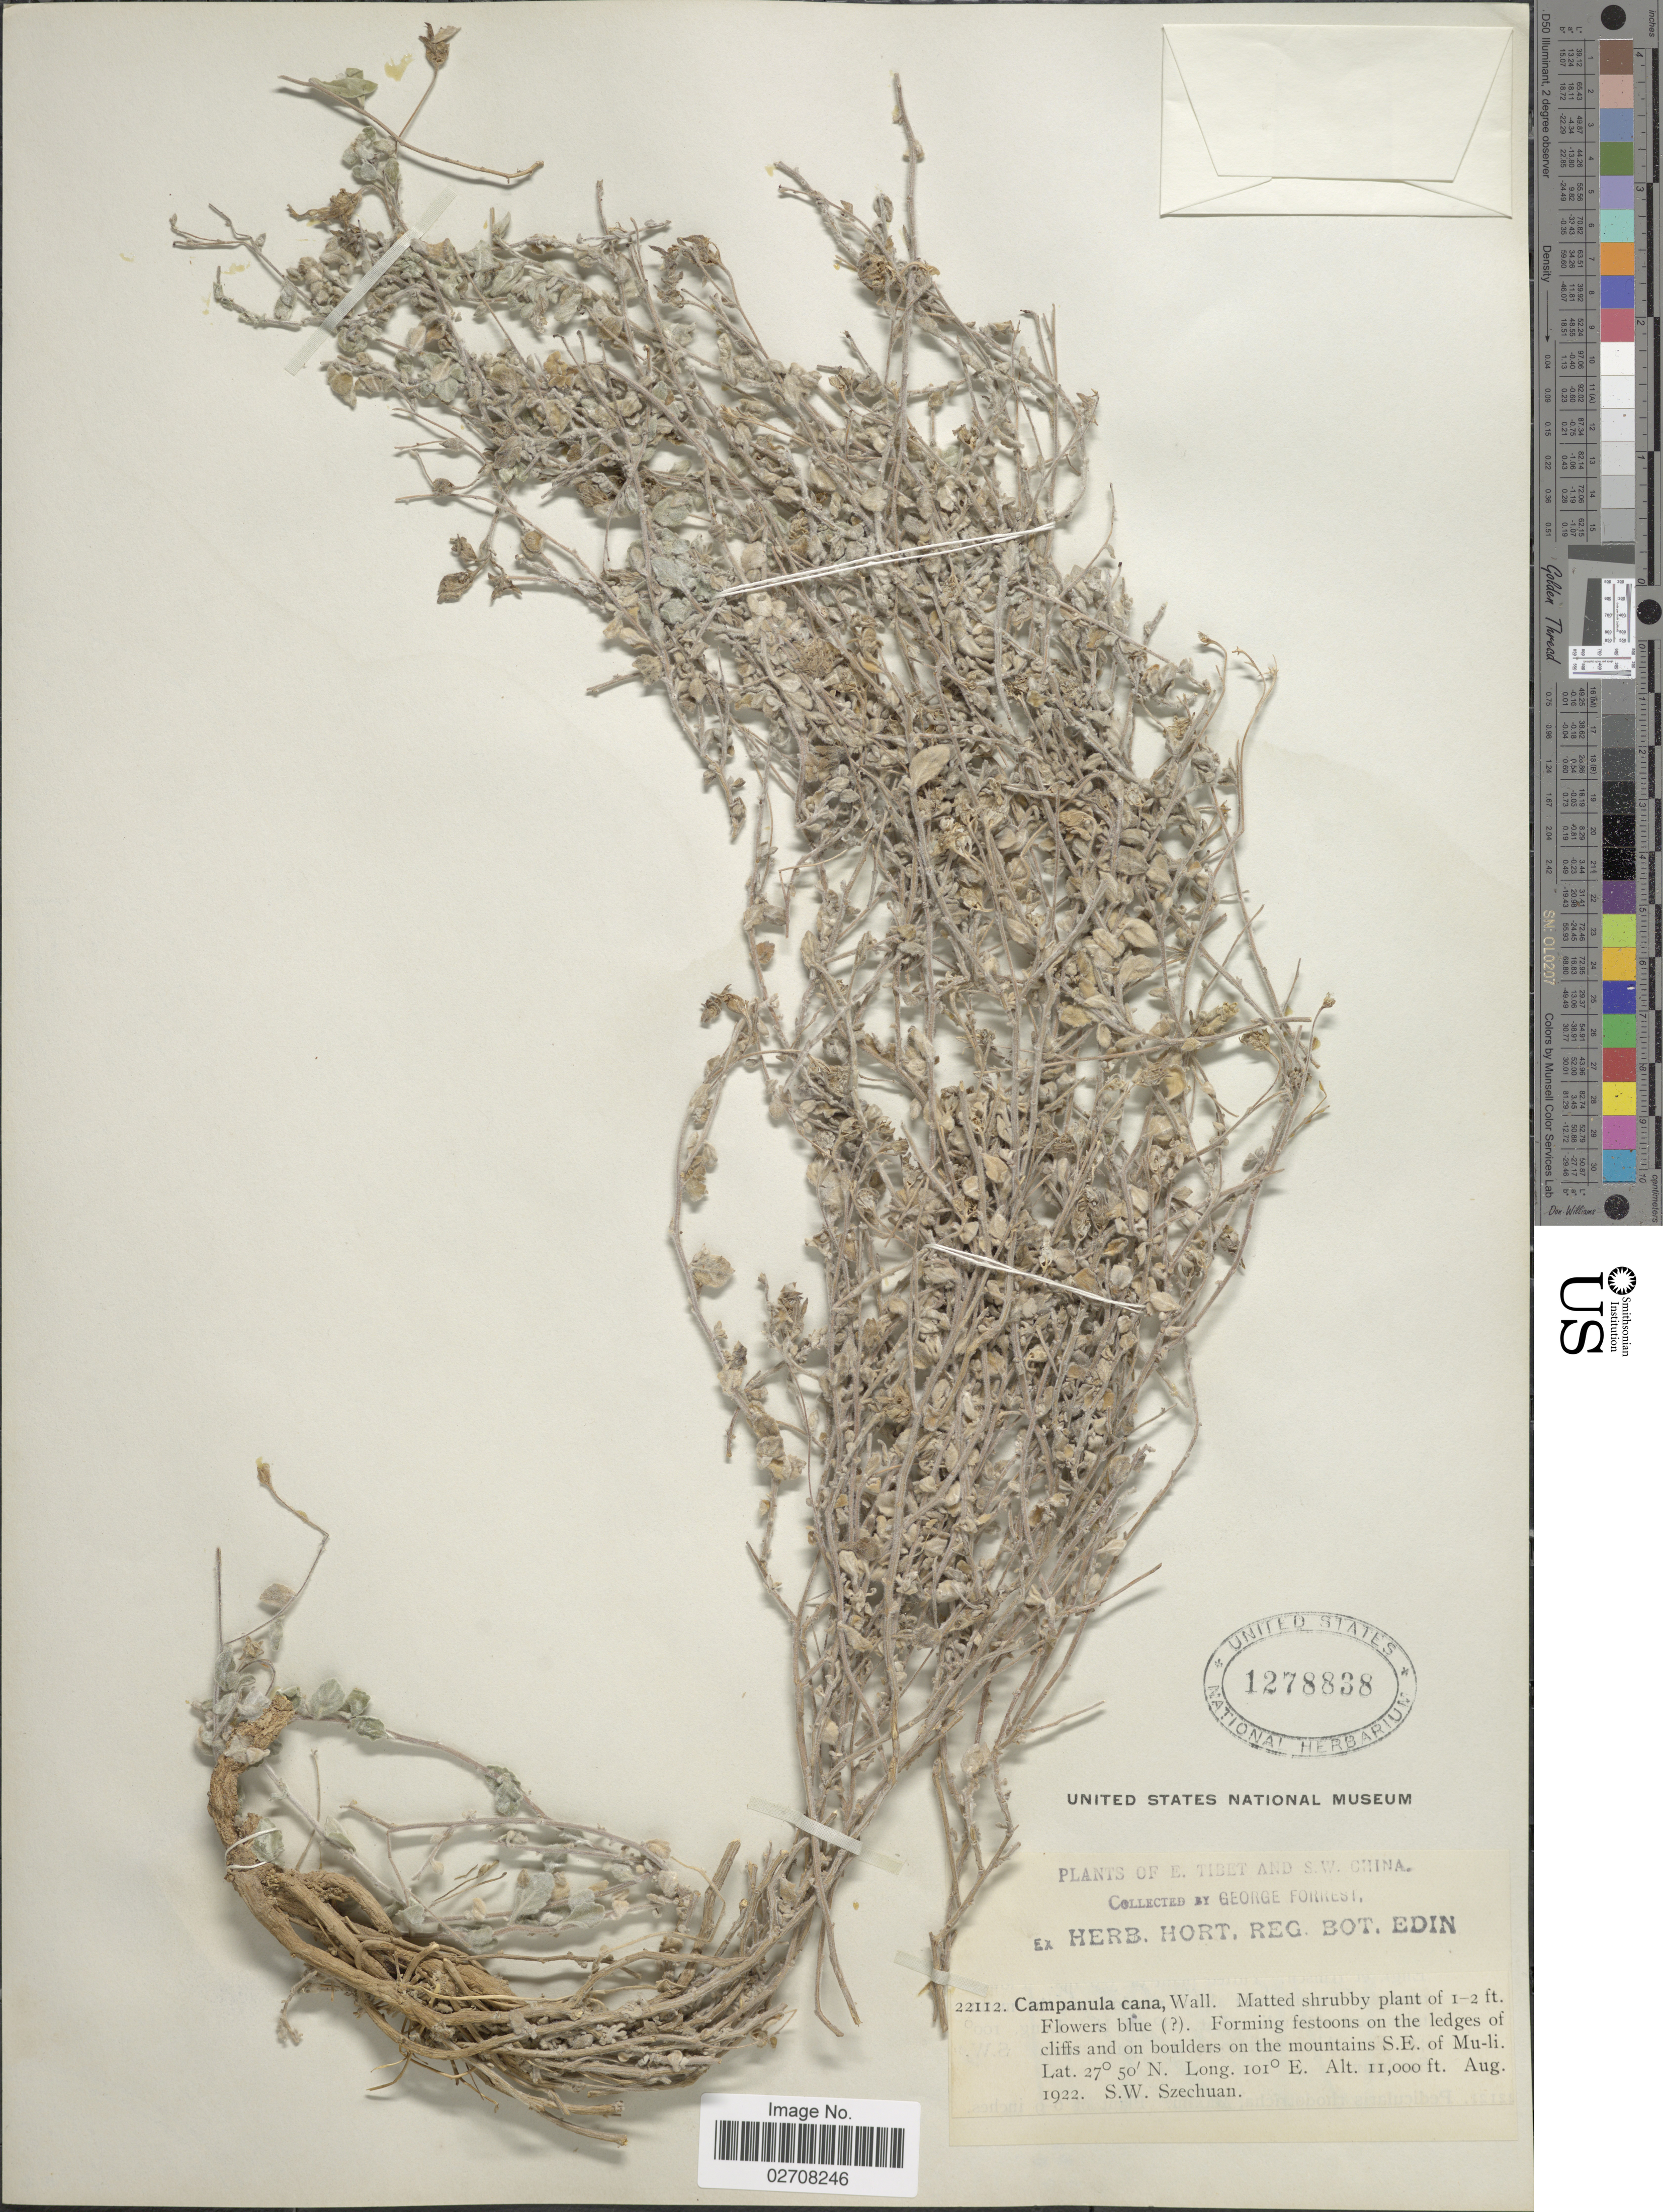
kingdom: Plantae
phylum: Tracheophyta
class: Magnoliopsida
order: Asterales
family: Campanulaceae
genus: Campanula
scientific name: Campanula cana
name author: Wall.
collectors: G. Forrest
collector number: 22112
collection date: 1922-08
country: China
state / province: Sichuan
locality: E. Tibet and S.W. China. On the mountains S.E. of Mu-li.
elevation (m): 33528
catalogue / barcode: US 1278838